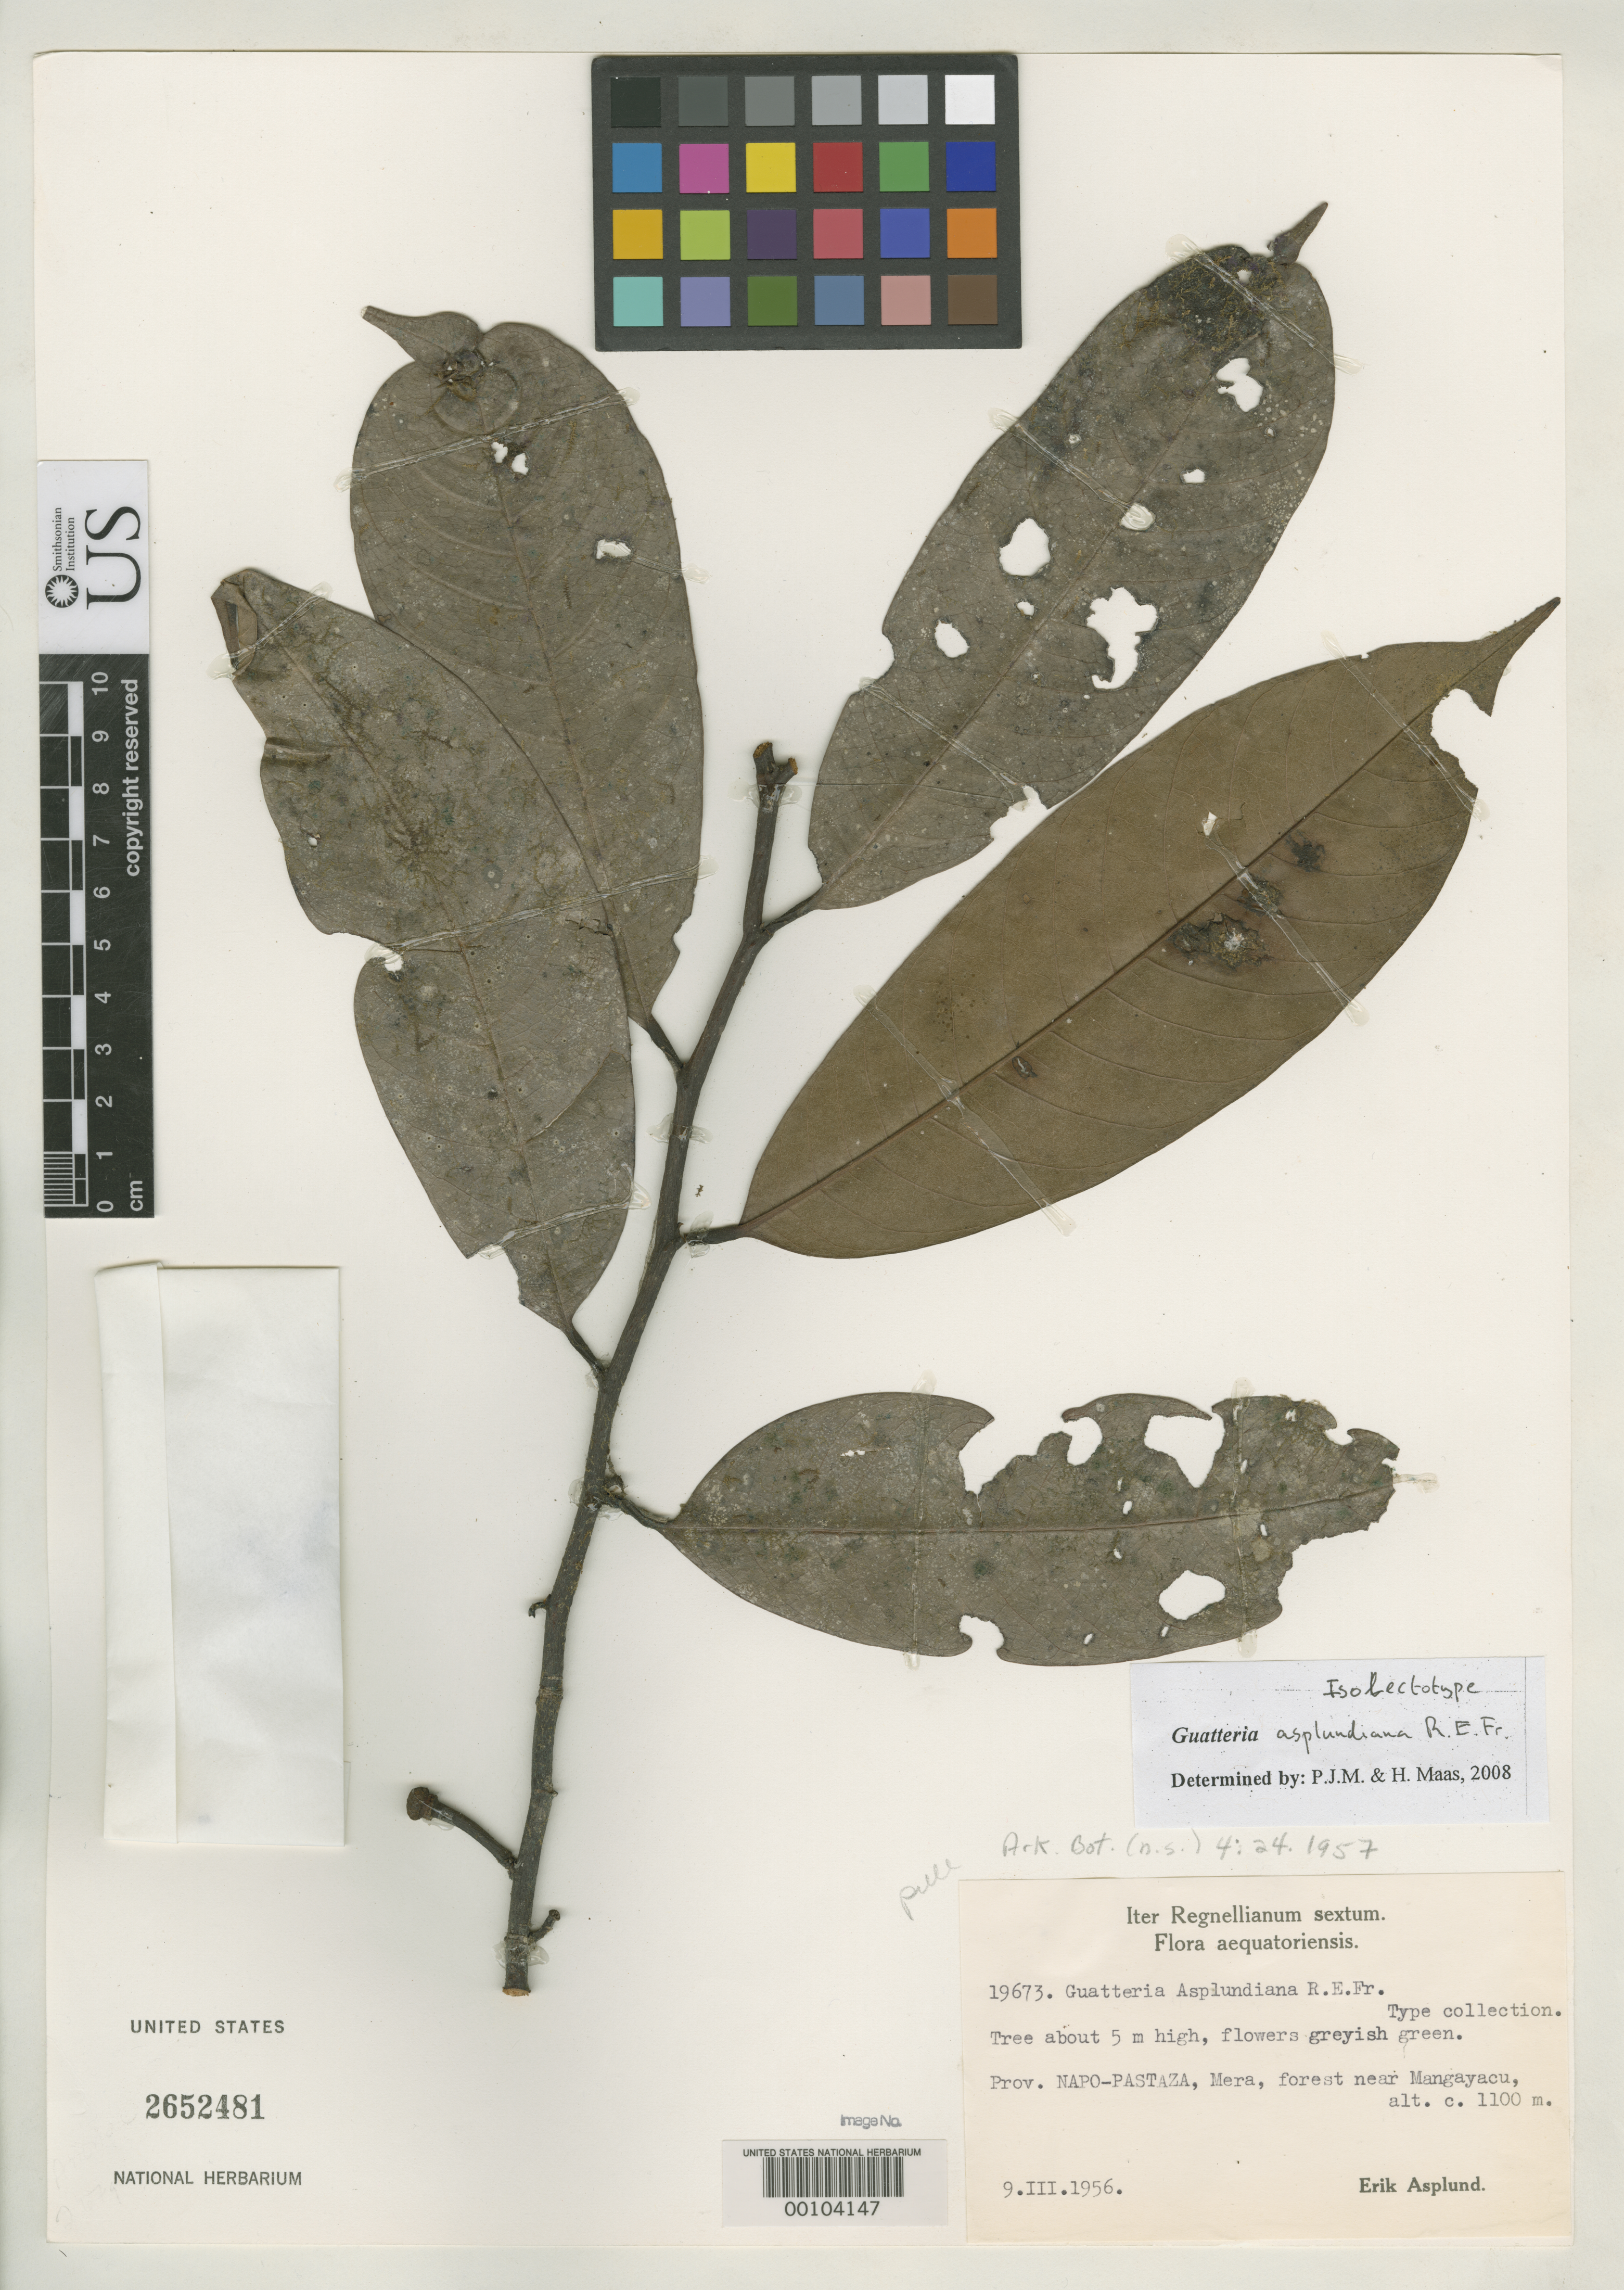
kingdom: Plantae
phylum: Tracheophyta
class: Magnoliopsida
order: Magnoliales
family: Annonaceae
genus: Guatteria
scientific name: Guatteria asplundiana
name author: R.E. Fr.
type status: Isosyntype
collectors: E. Asplund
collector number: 19673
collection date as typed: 09 Mar 1956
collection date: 1956-03-09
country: Ecuador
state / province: Napo / Pastaza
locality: Mera, near Mangayacu.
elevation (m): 1100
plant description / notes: One of two collections cited in protologue. Annotated by Maas (2008) as "isolectotype".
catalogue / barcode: US 2652481